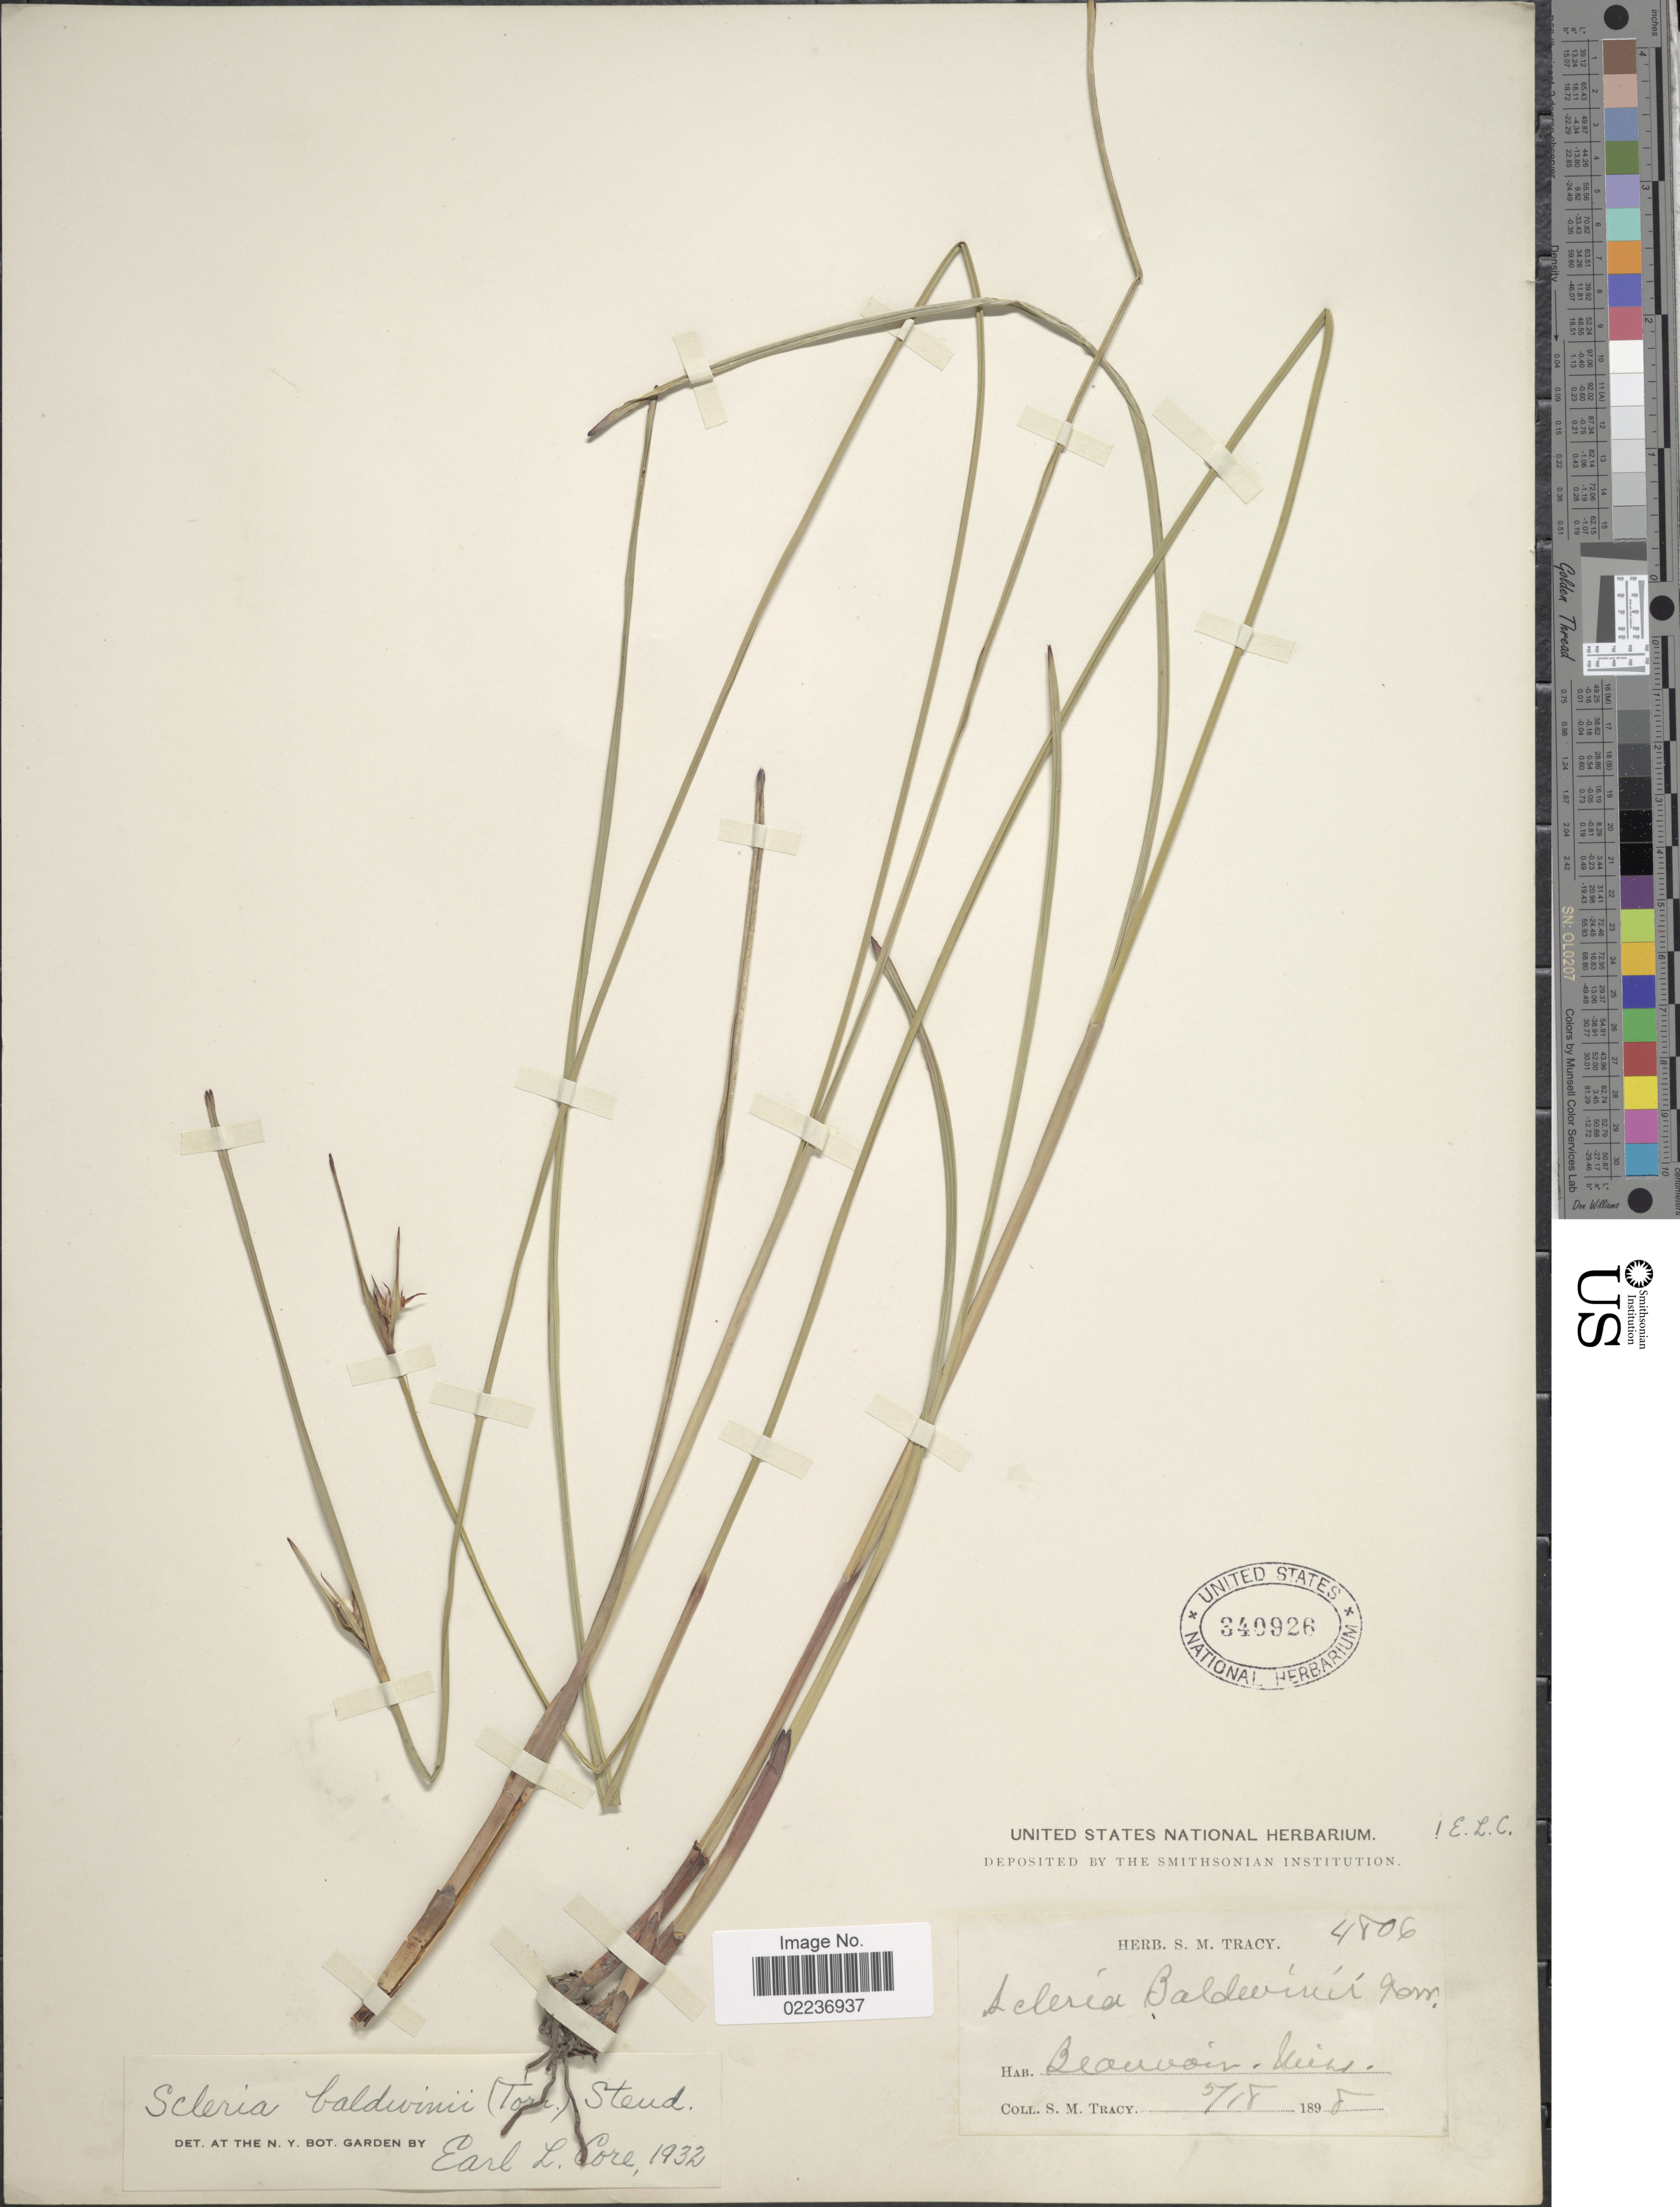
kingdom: Plantae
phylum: Tracheophyta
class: Liliopsida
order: Poales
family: Cyperaceae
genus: Scleria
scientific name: Scleria baldwinii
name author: (Torr.) Steud.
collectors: S. M. Tracy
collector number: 4806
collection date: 1898-05-18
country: United States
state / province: Mississippi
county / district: Harrison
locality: Beauvoir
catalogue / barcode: US 340926